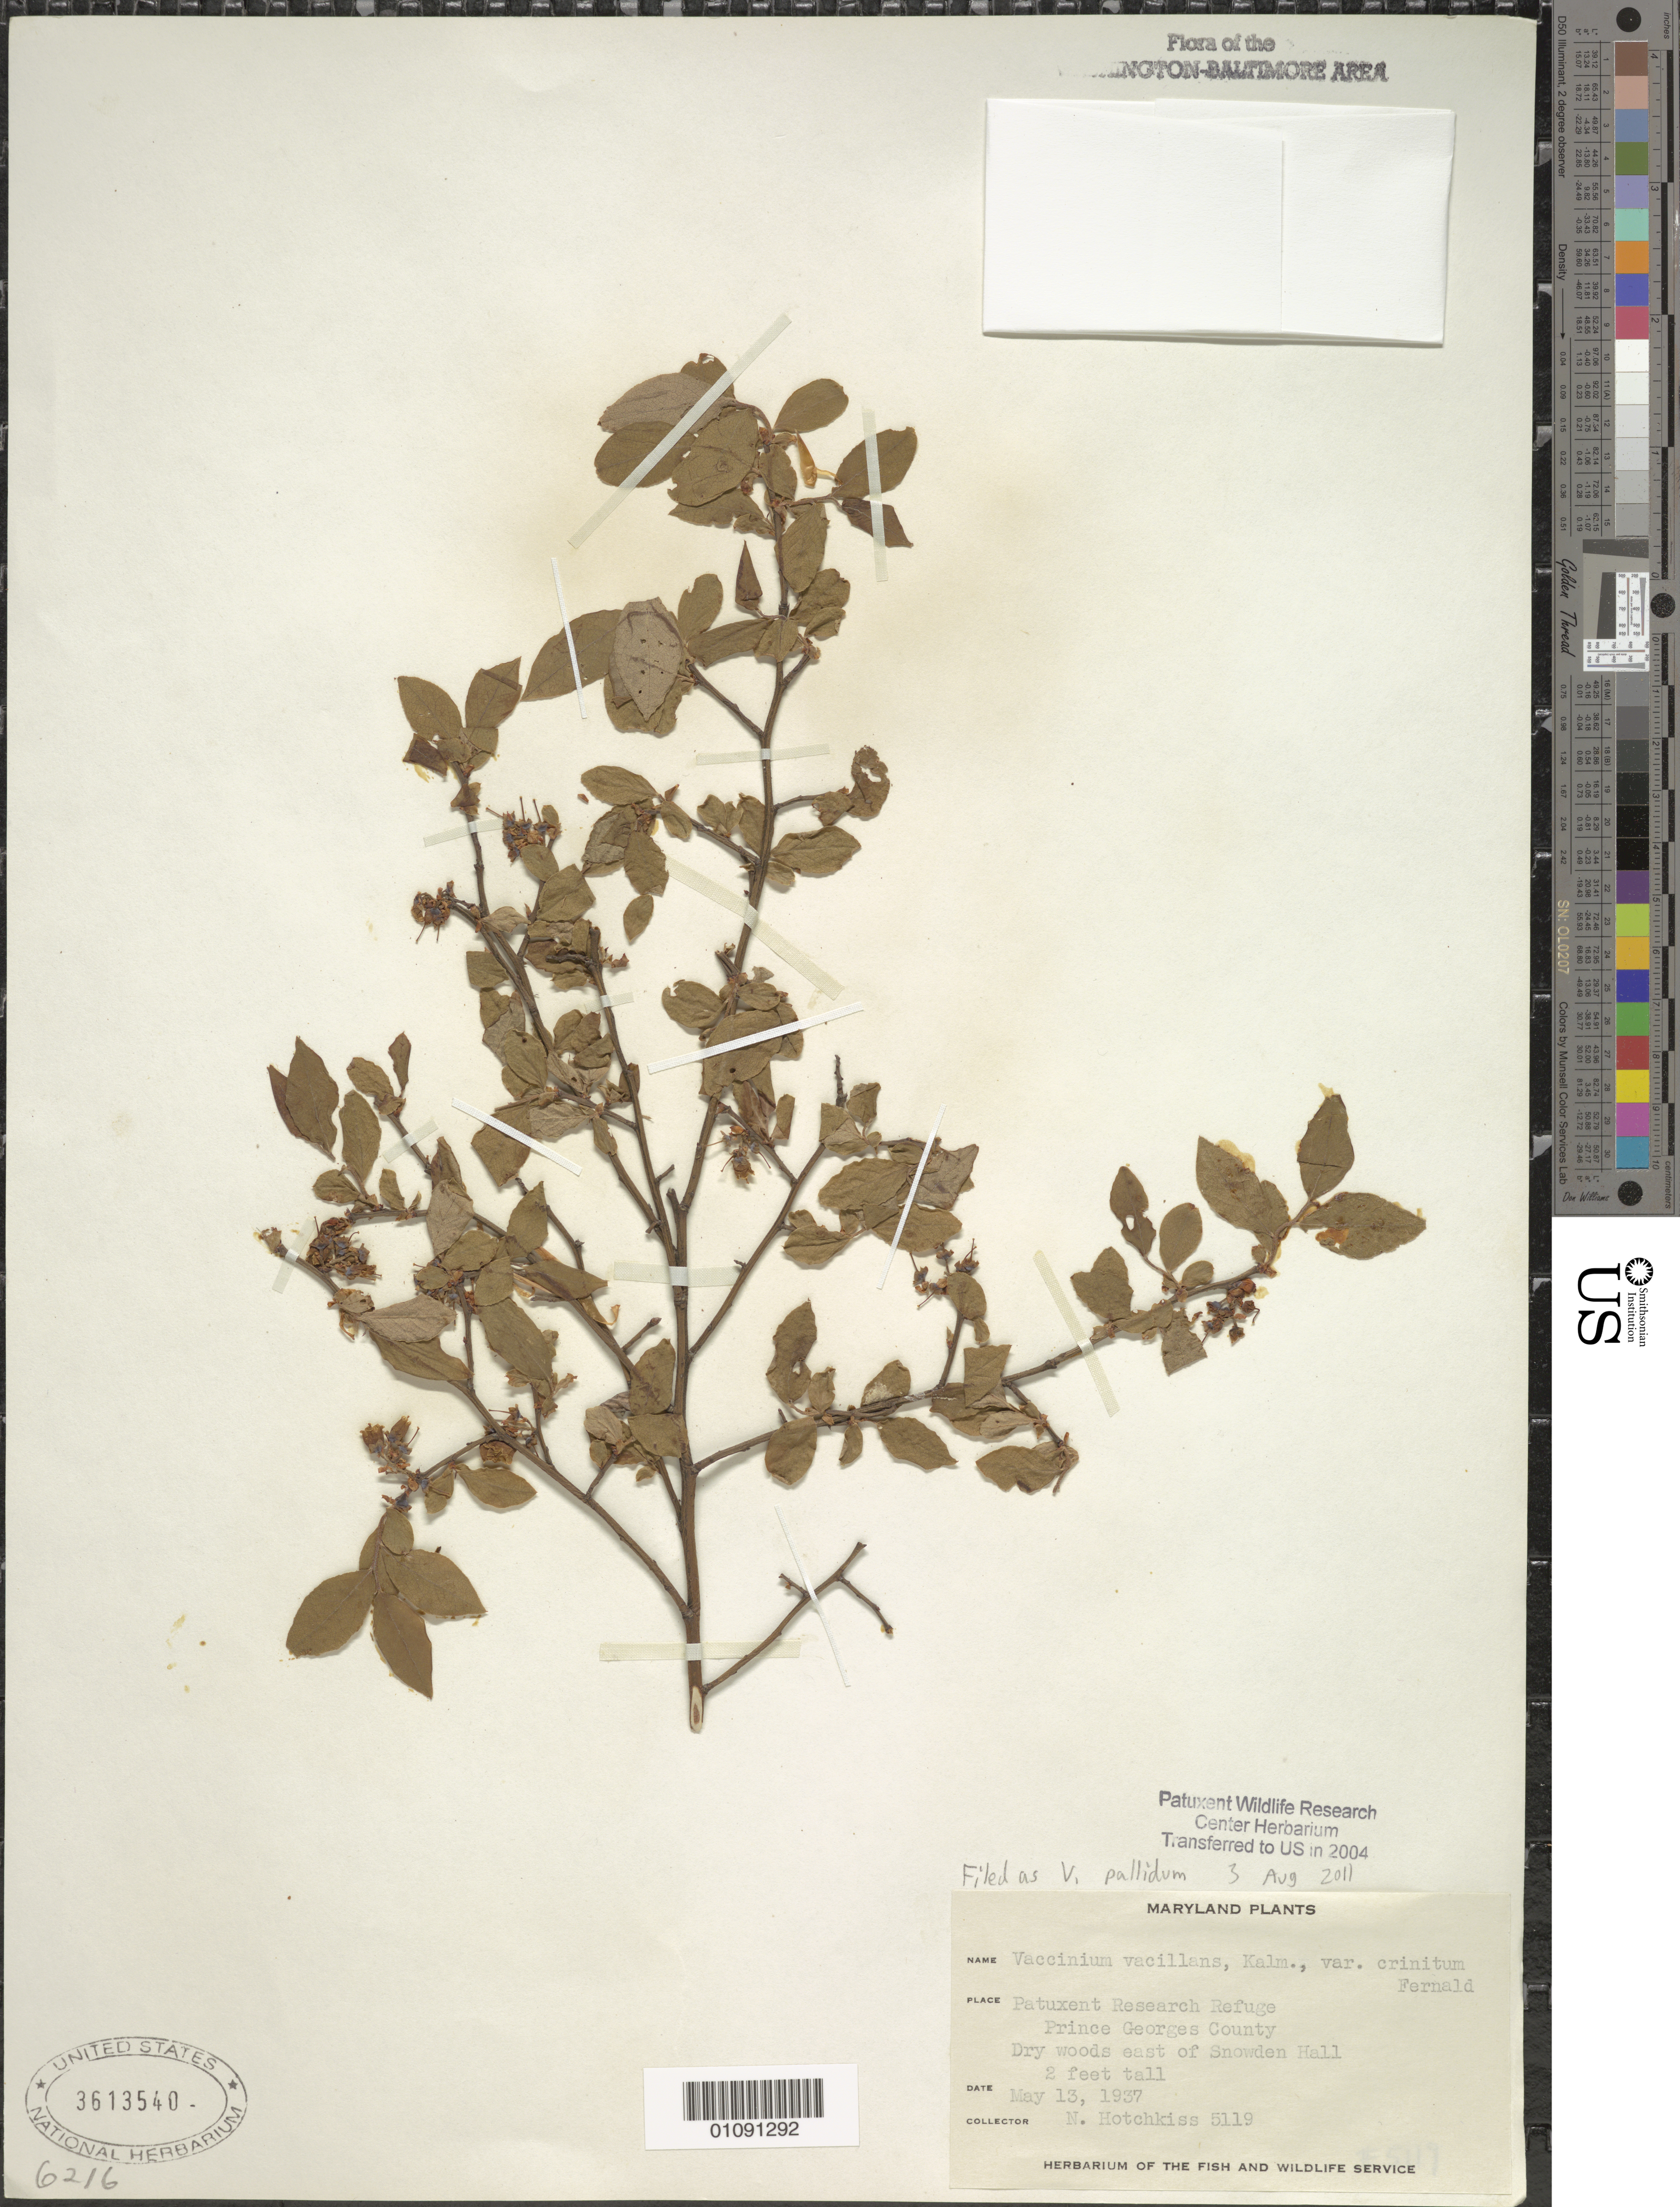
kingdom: Plantae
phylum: Tracheophyta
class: Magnoliopsida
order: Ericales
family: Ericaceae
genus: Vaccinium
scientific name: Vaccinium pallidum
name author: Aiton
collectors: N. Hotchkiss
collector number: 5119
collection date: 1937-05-13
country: United States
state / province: Maryland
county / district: Prince George's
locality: Patuxent Wildlife Refuge. E. of Snowden Hall.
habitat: Dry woods.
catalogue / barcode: US 3613540